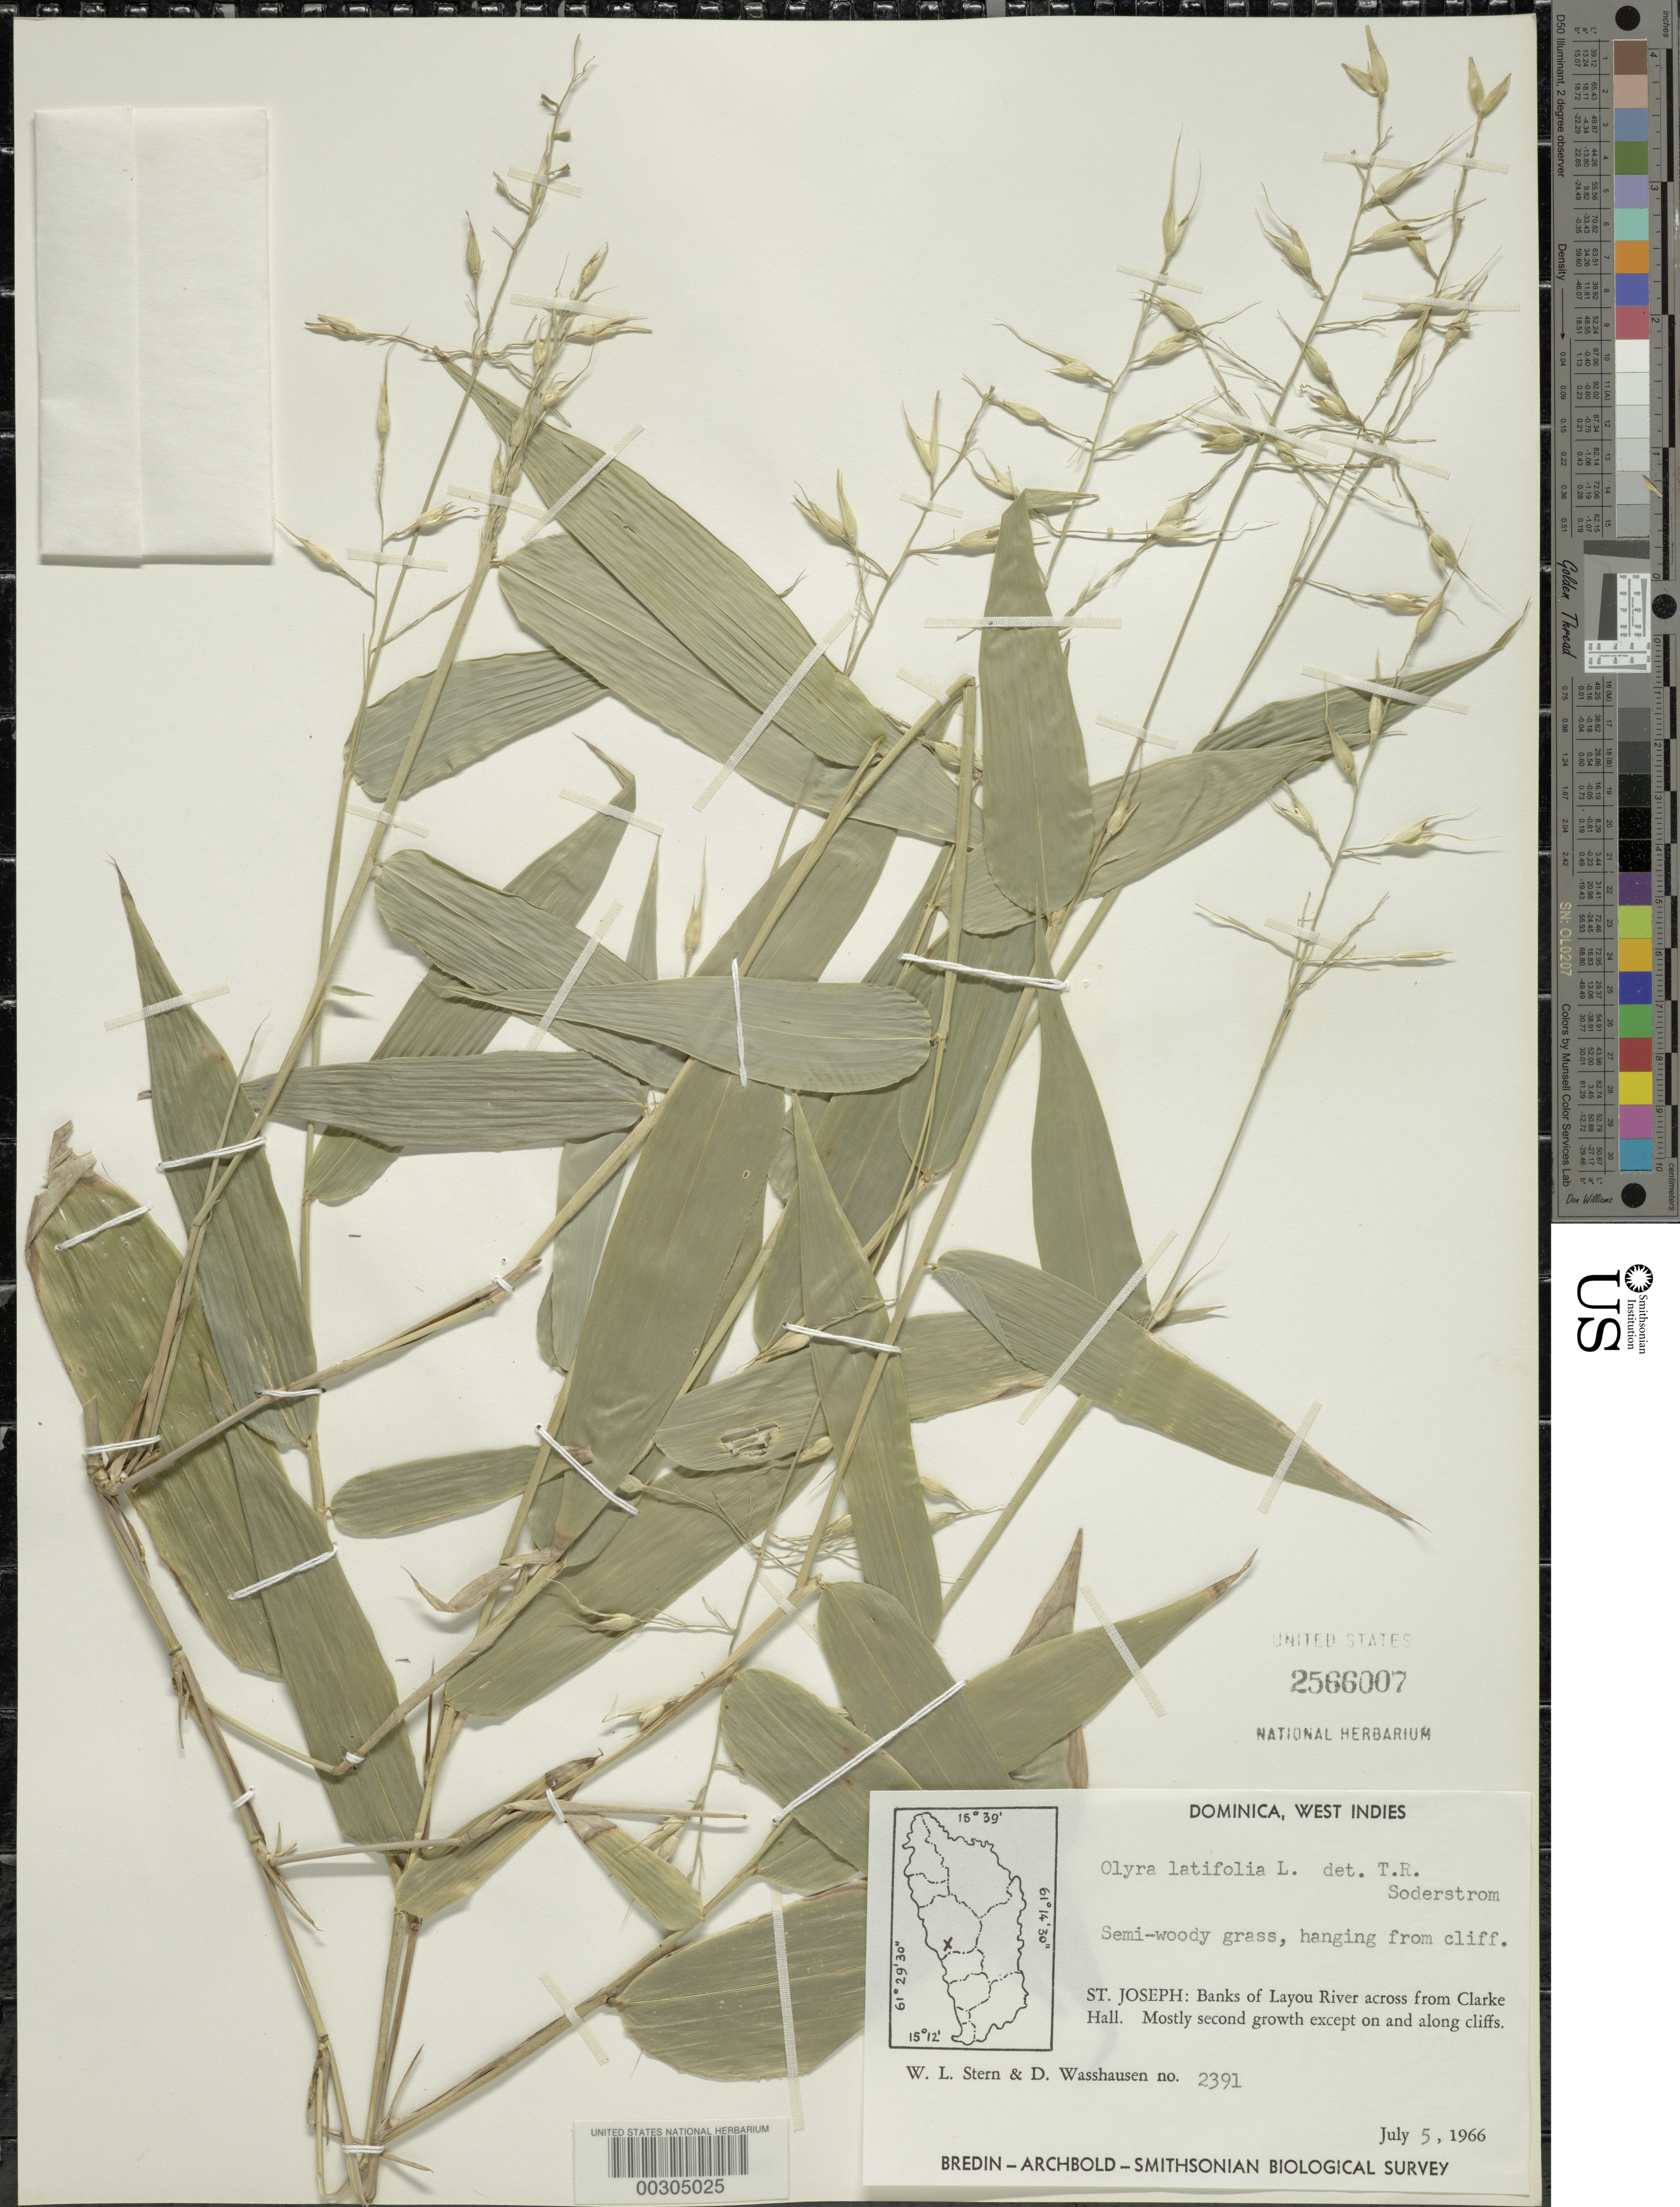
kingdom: Plantae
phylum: Tracheophyta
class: Liliopsida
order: Poales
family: Poaceae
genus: Olyra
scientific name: Olyra latifolia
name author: L.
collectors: W. L. Stern & D. C. Wasshausen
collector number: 2391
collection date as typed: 05 Jul 1966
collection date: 1966-07-05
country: Dominican Republic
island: Hispaniola Island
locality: St. joseph, layou river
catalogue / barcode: US 2566007